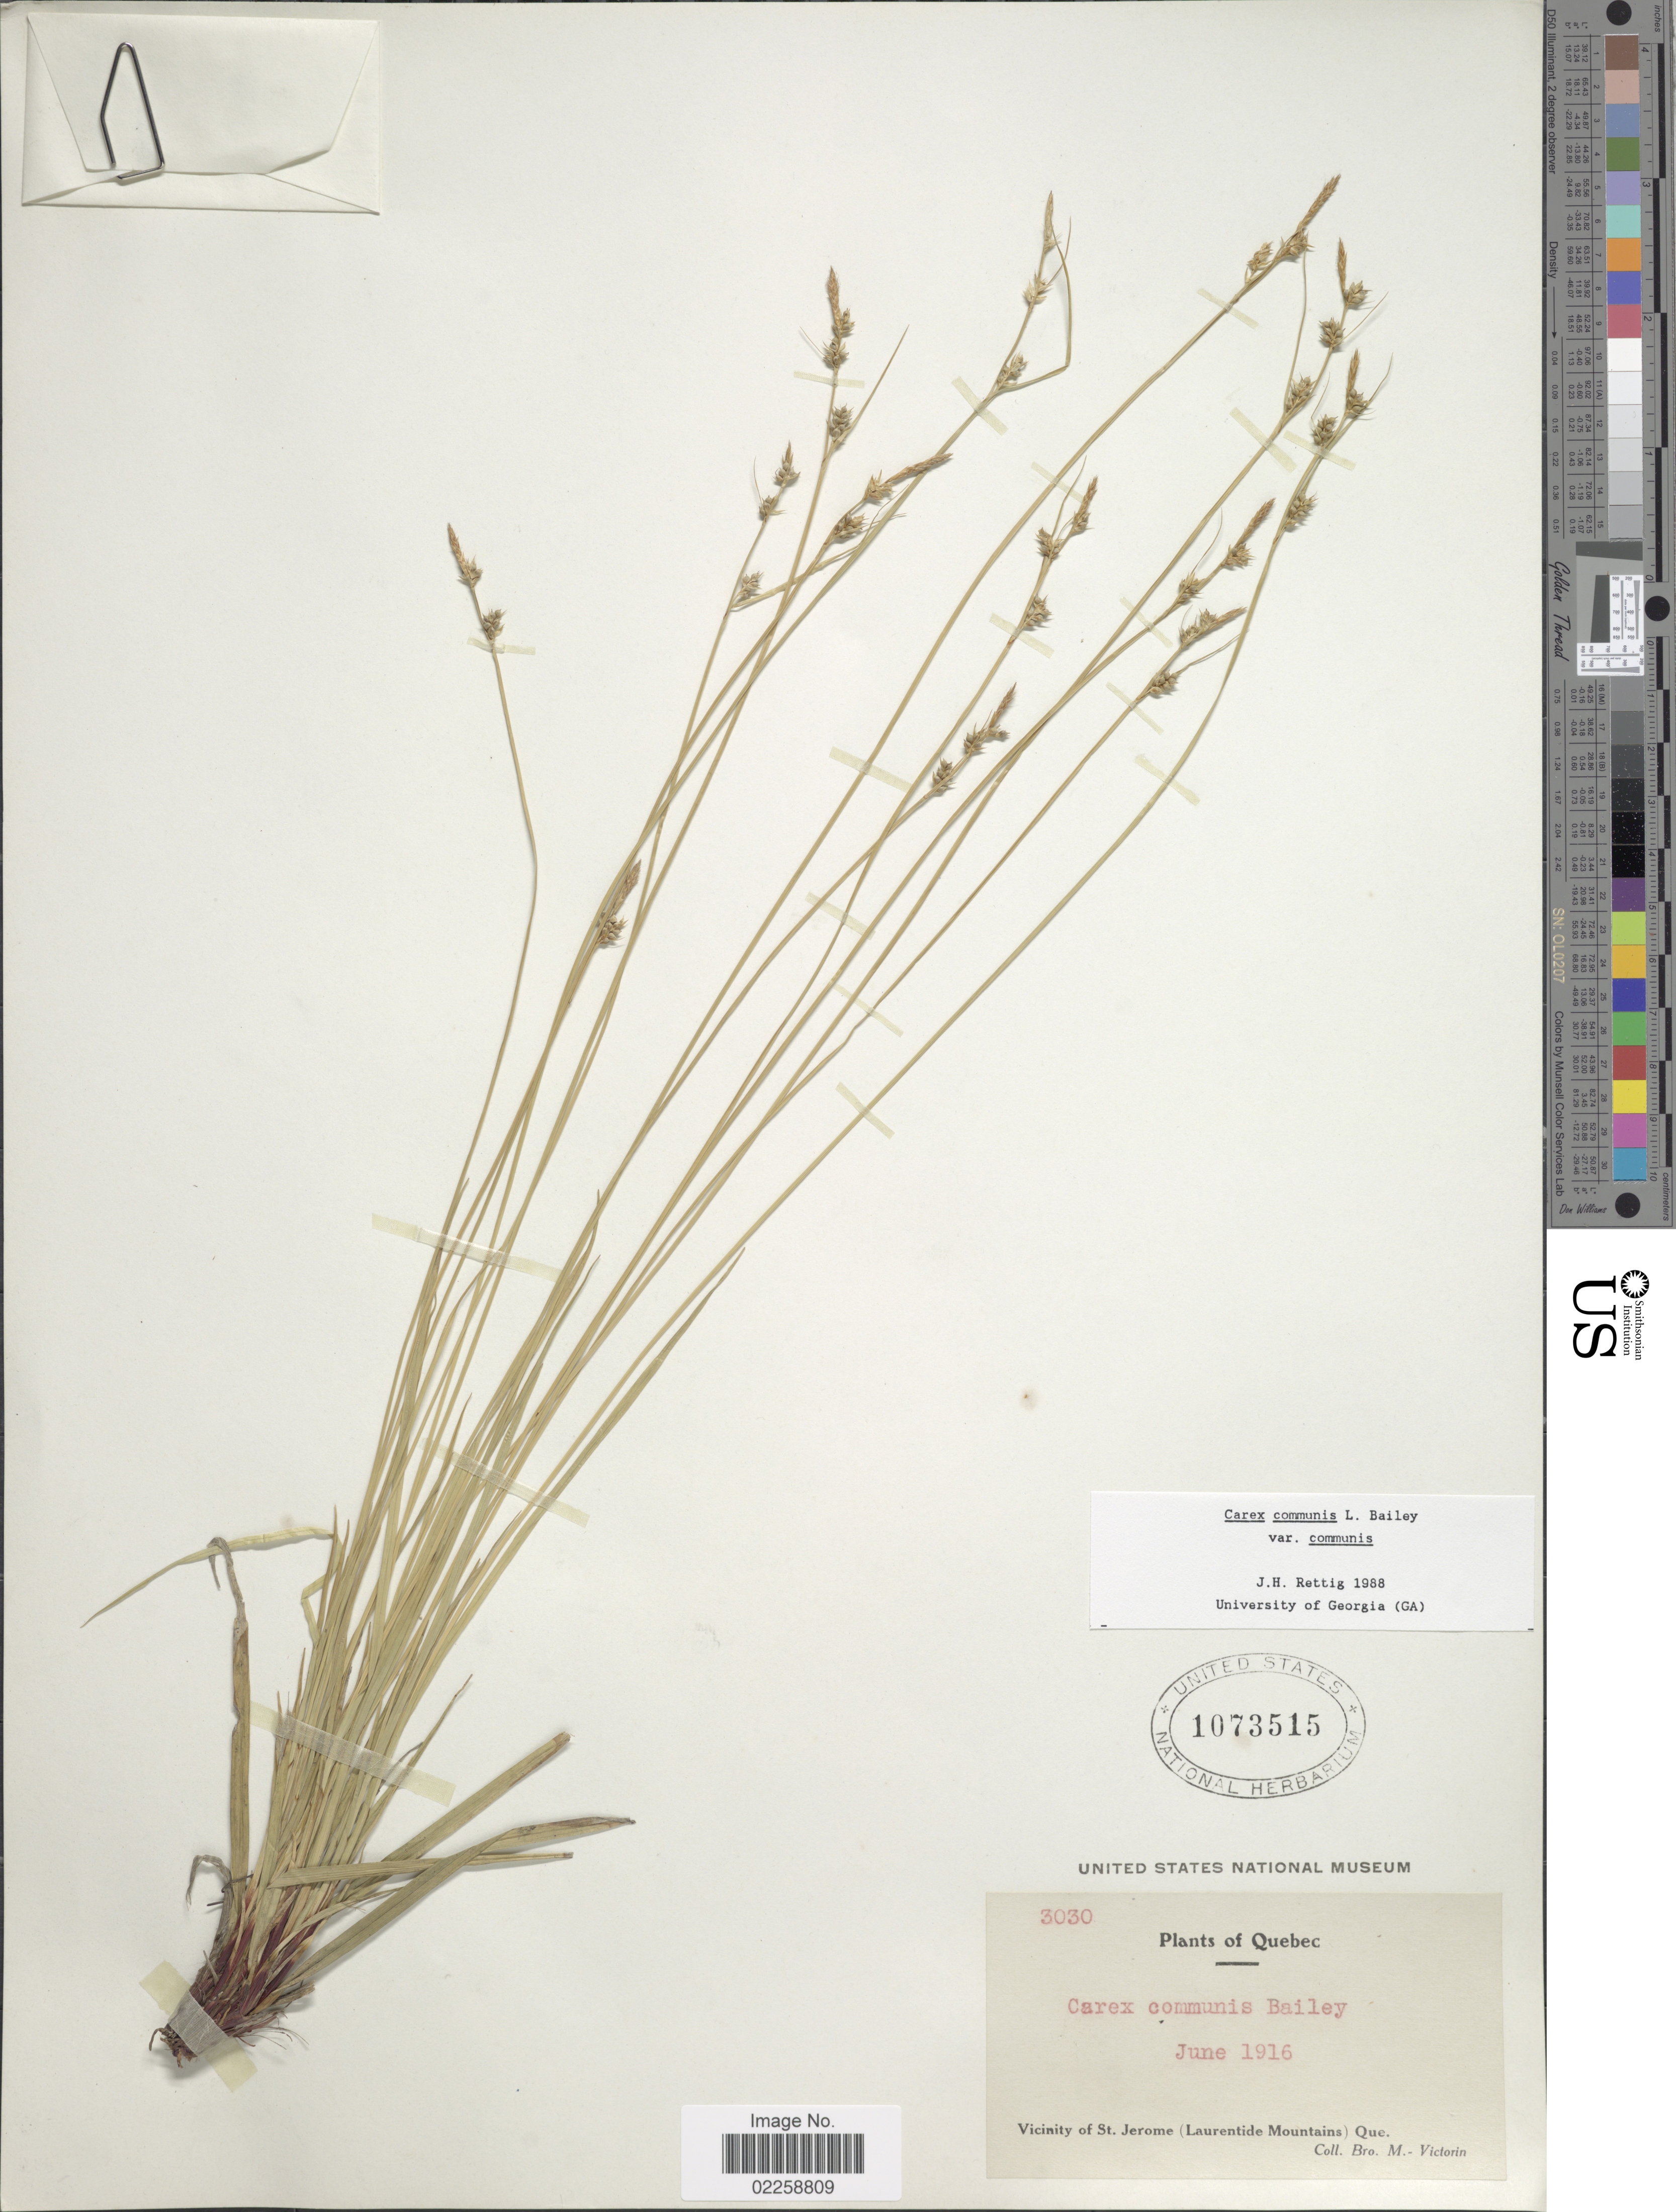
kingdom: Plantae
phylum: Tracheophyta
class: Liliopsida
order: Poales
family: Cyperaceae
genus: Carex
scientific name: Carex communis var. communis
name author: L.H. Bailey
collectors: Fr. Marie-Victorin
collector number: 3030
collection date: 1916-06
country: Canada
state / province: Quebec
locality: Vicinity of St. Jerome (Laurentide Mountains) Que.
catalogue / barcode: US 1073515